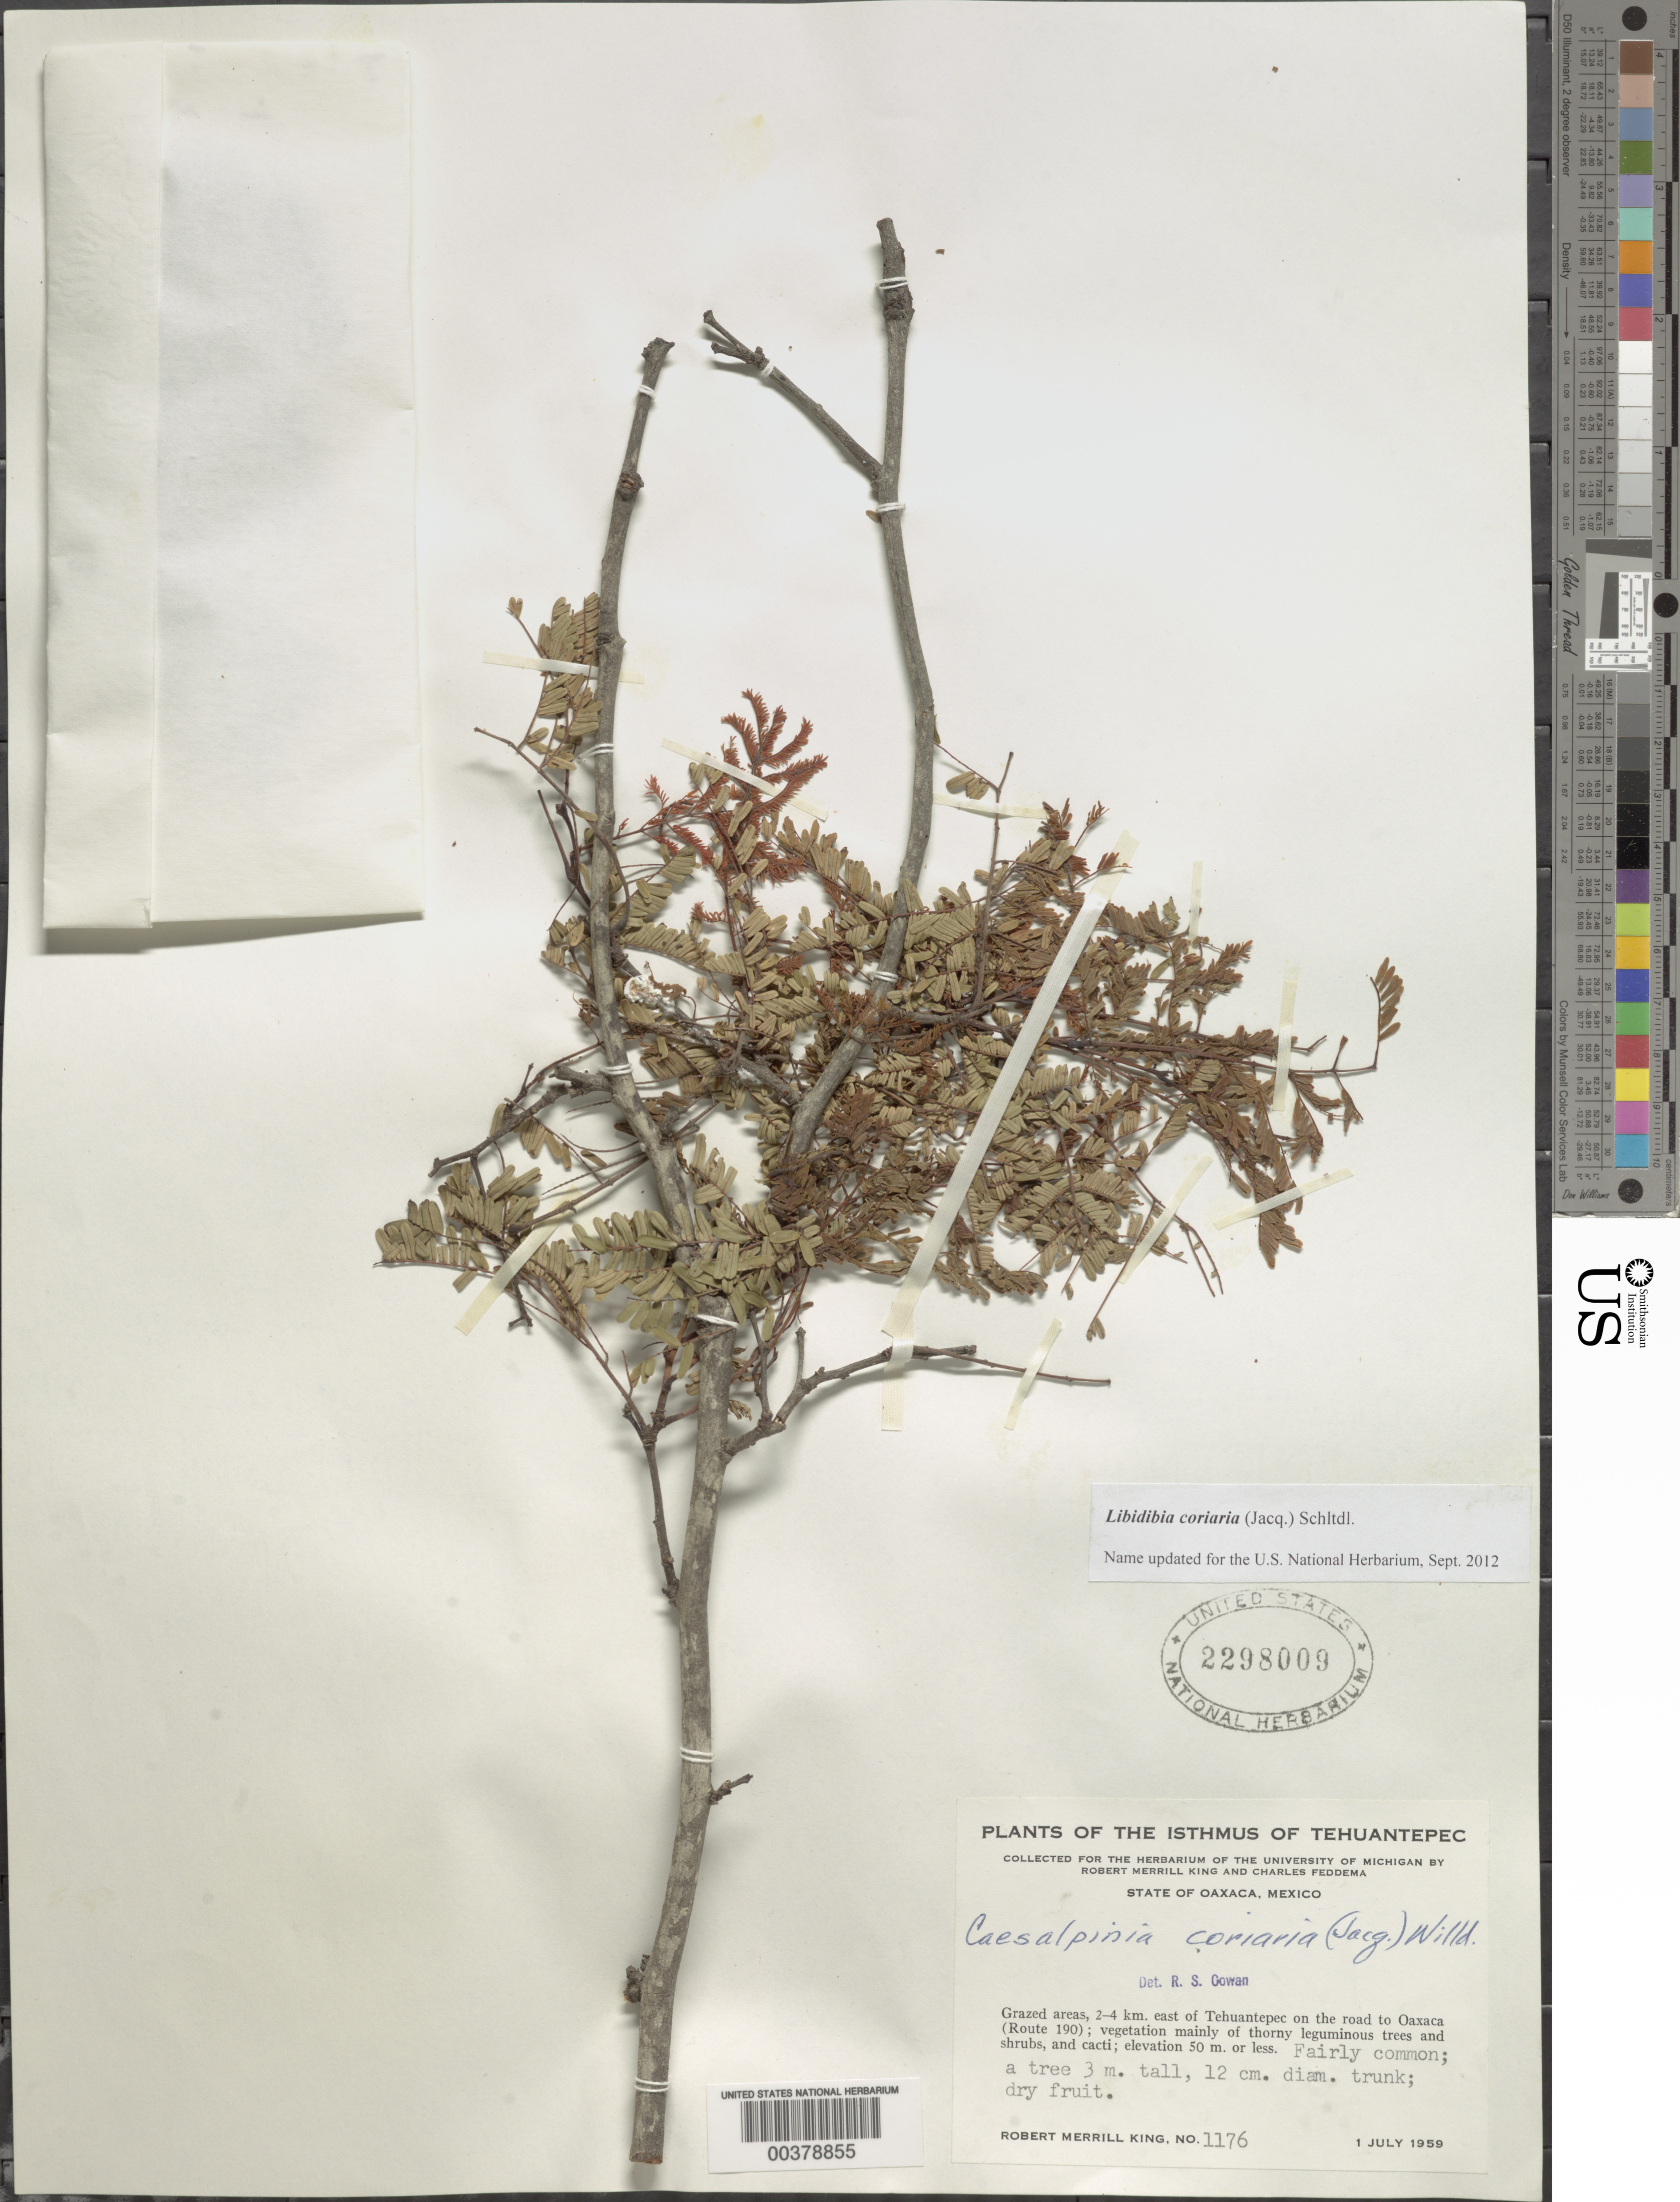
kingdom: Plantae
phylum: Tracheophyta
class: Magnoliopsida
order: Fabales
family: Fabaceae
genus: Libidibia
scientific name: Libidibia coriaria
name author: (Jacq.) Schltdl.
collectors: R. M. King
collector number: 1176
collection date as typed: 01 Jul 1959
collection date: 1959-07-01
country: Mexico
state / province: Oaxaca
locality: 2-4 km E of Tehuantepec on the road to Oaxaca, route 190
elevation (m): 50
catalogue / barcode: US 2298009